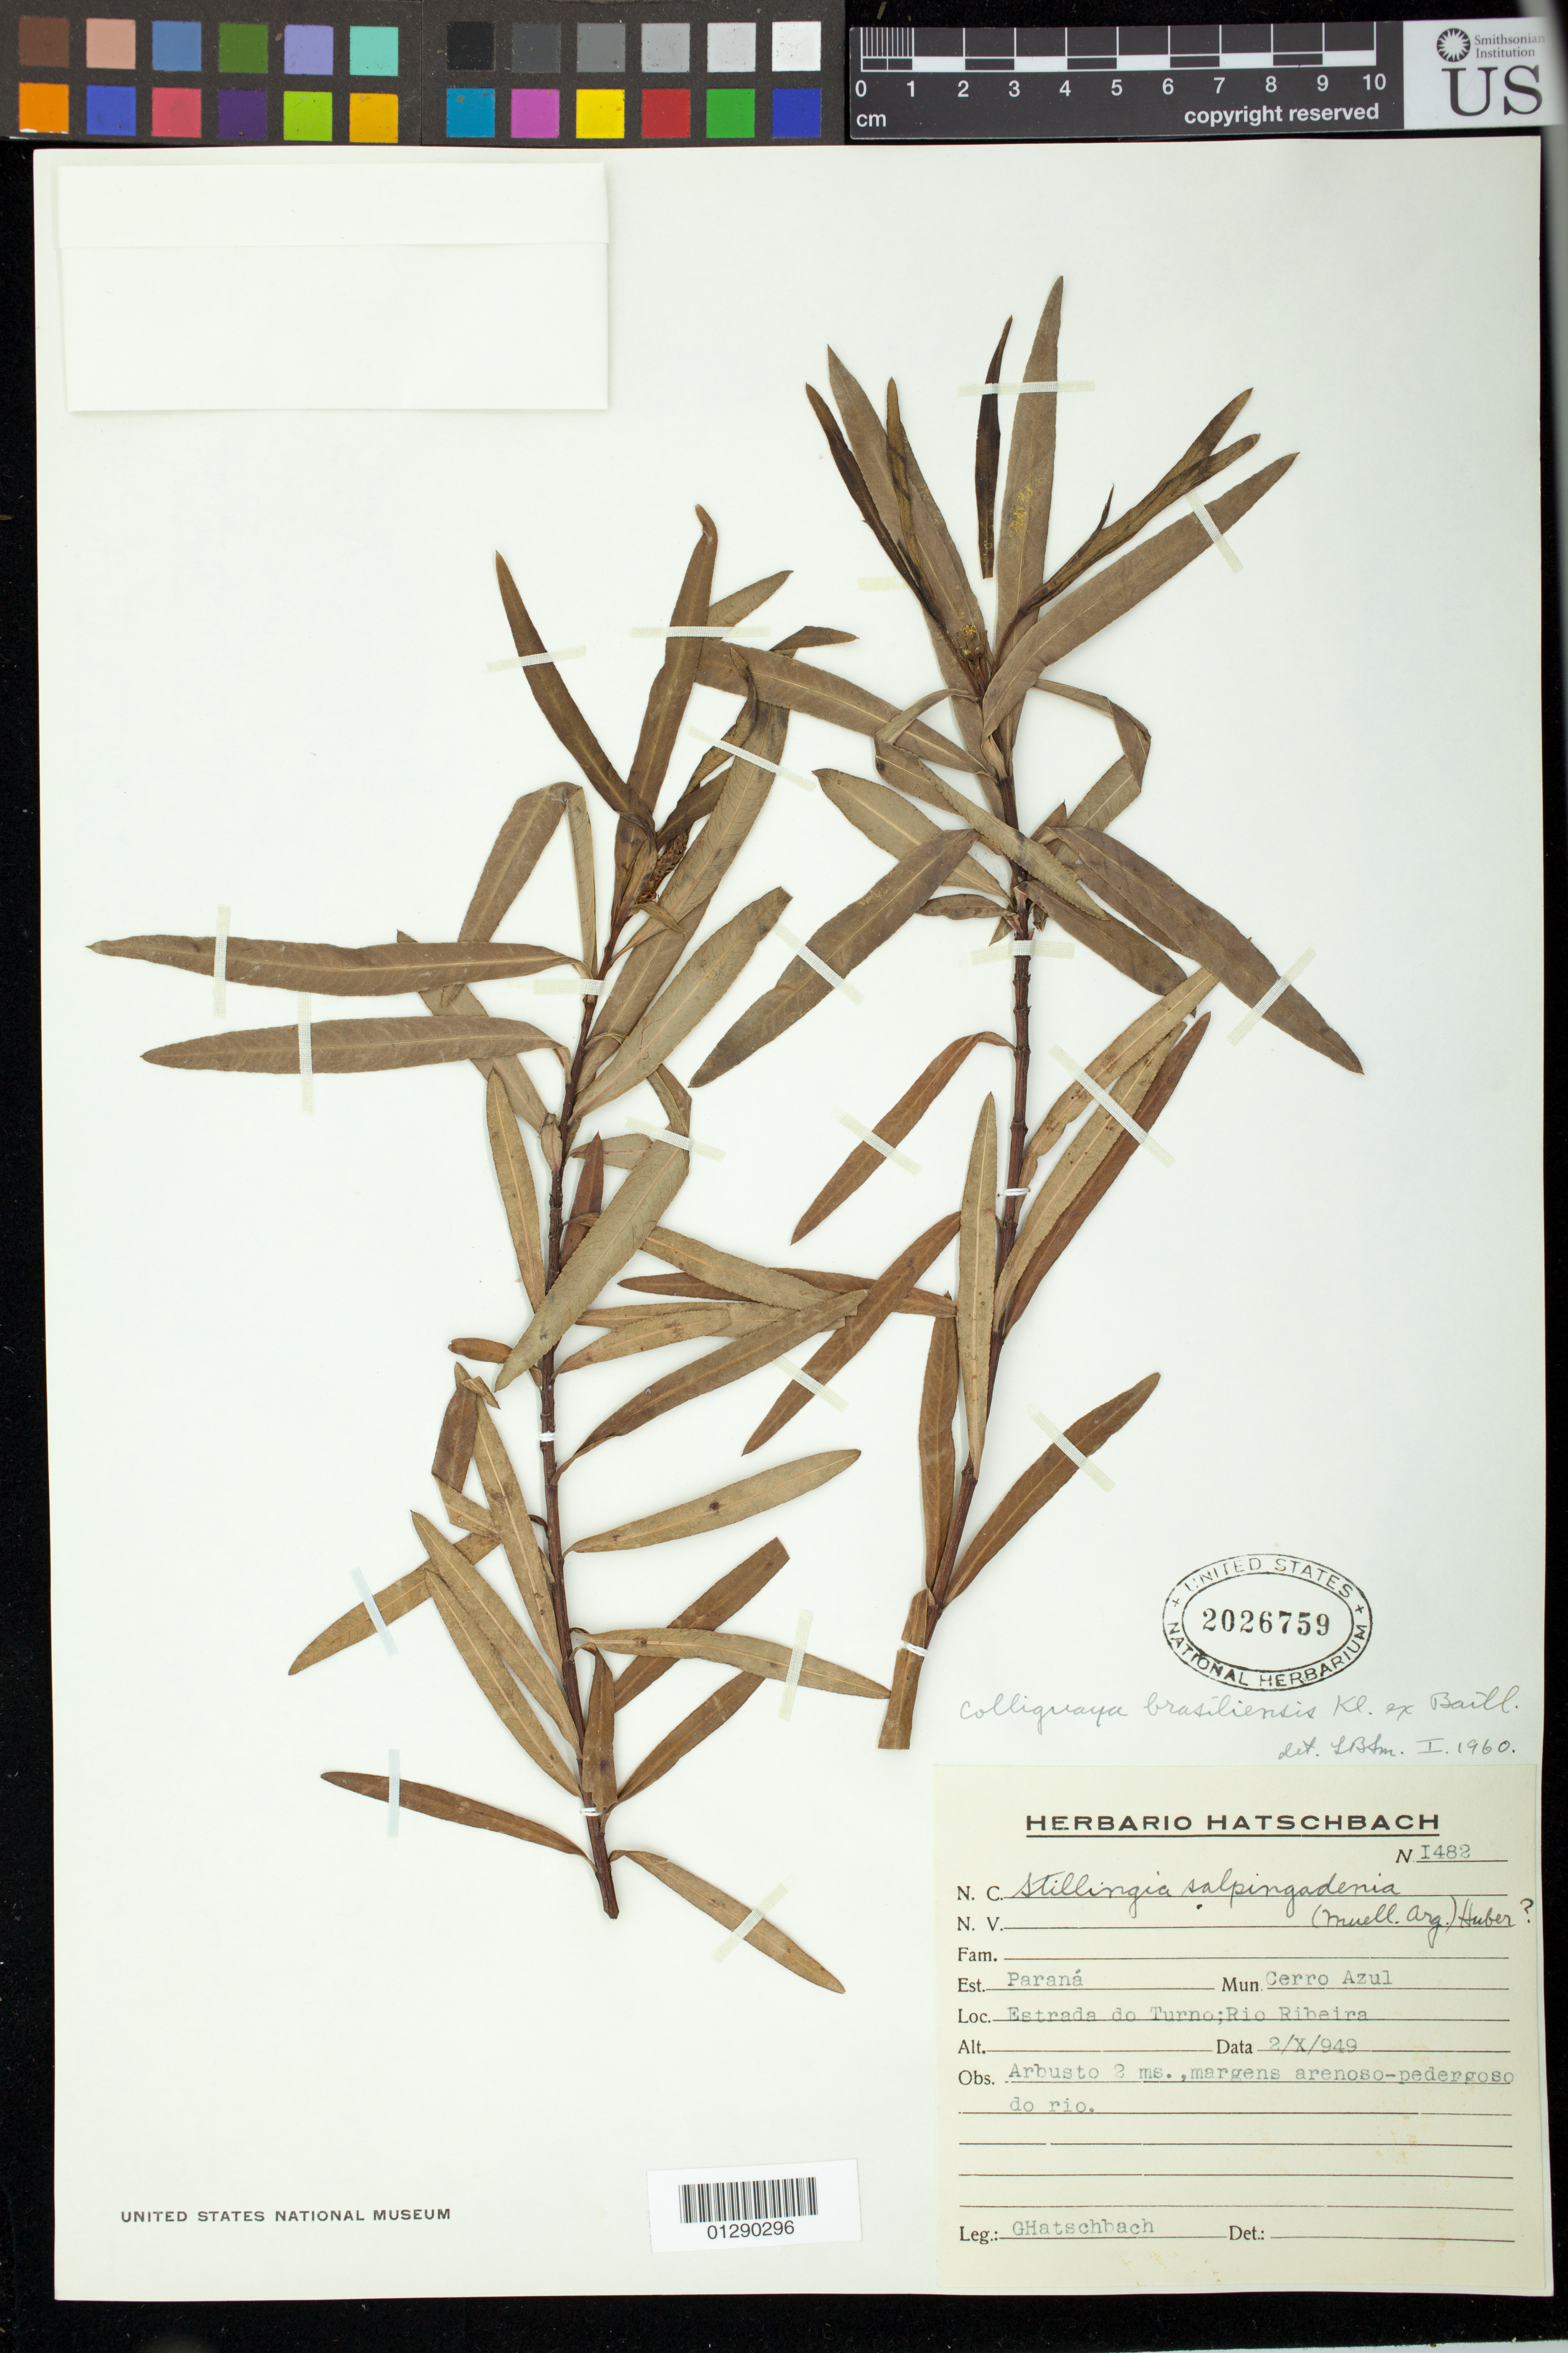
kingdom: Plantae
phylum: Tracheophyta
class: Magnoliopsida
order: Malpighiales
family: Euphorbiaceae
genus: Colliguaja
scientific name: Colliguaja brasiliensis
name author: Klotzsch ex Baill.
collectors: G. Hatschbach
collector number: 1482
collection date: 1949-10-02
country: Brazil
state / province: Parana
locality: Cerro Azul, Estrada do Turno; Rio Ribeira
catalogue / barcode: US 2026759